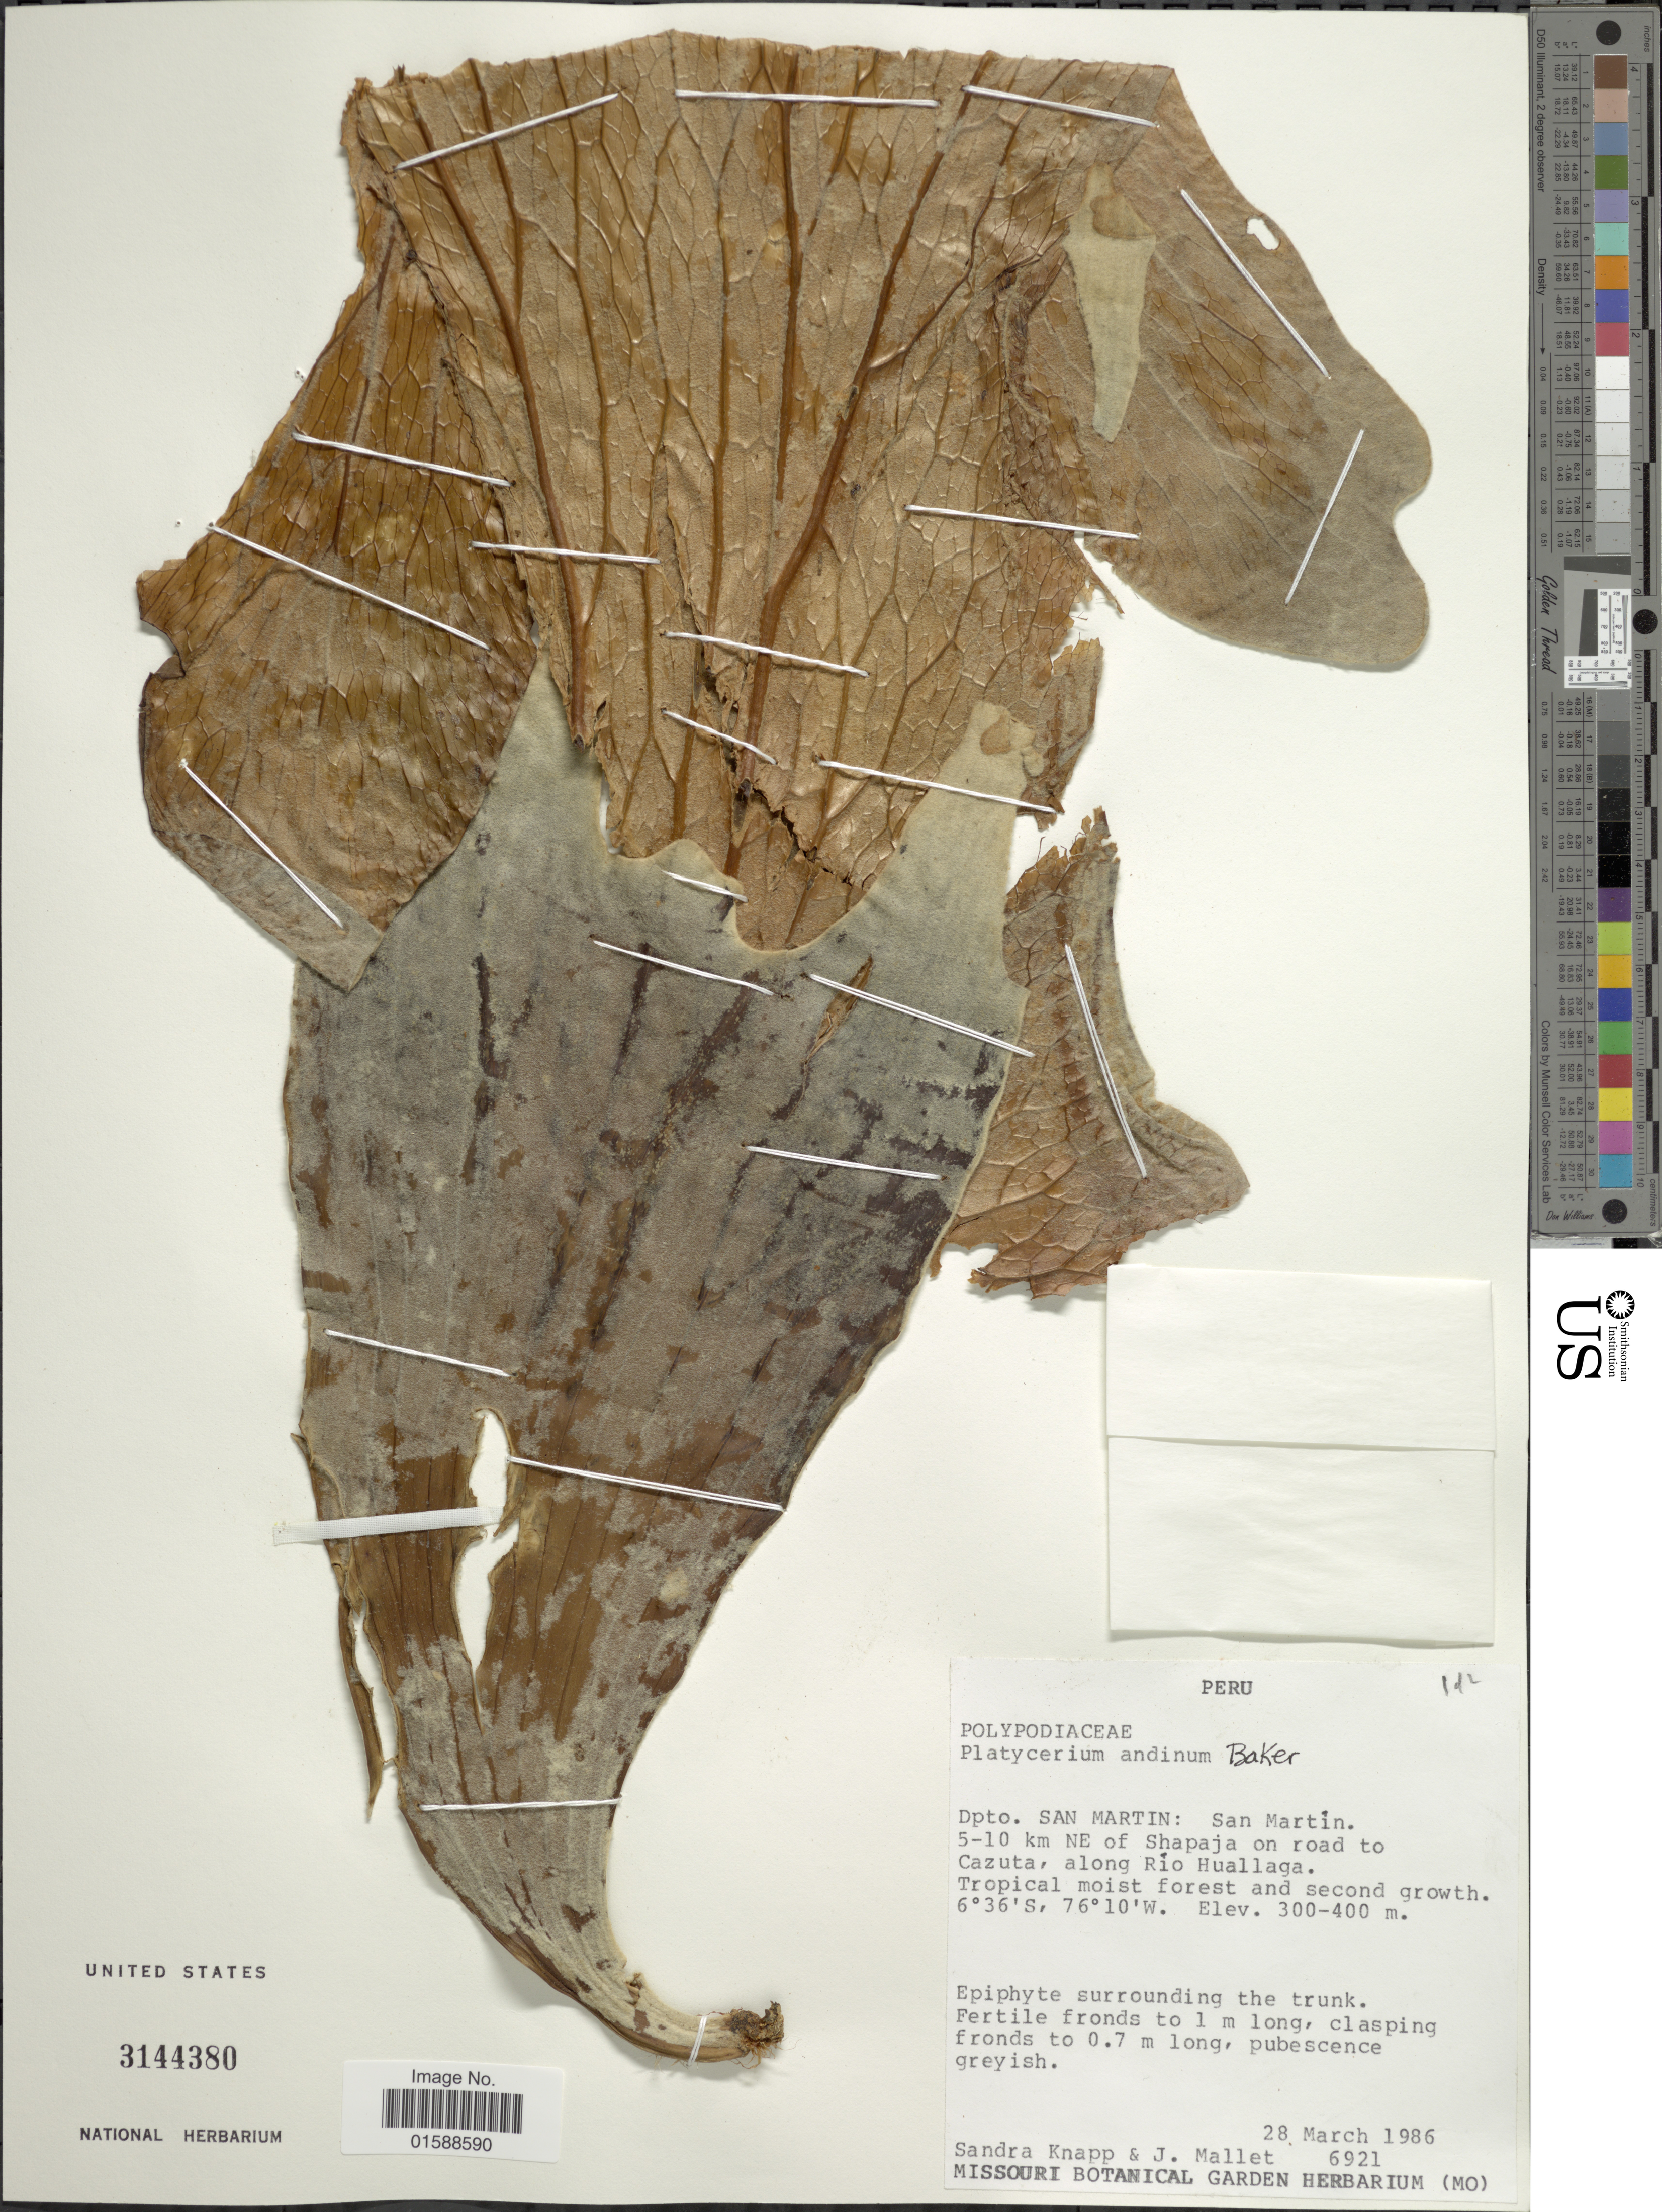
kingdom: Plantae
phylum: Tracheophyta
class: Polypodiopsida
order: Polypodiales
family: Polypodiaceae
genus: Platycerium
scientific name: Platycerium andinum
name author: Baker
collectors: S. Knapp & J. Mallett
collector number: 6921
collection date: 1986-03-28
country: Peru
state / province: San Martín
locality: San Martin. 5-10 km NE of Shapaja on road to Cazuta, along Rio Huallaga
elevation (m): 300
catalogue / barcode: US 3144380